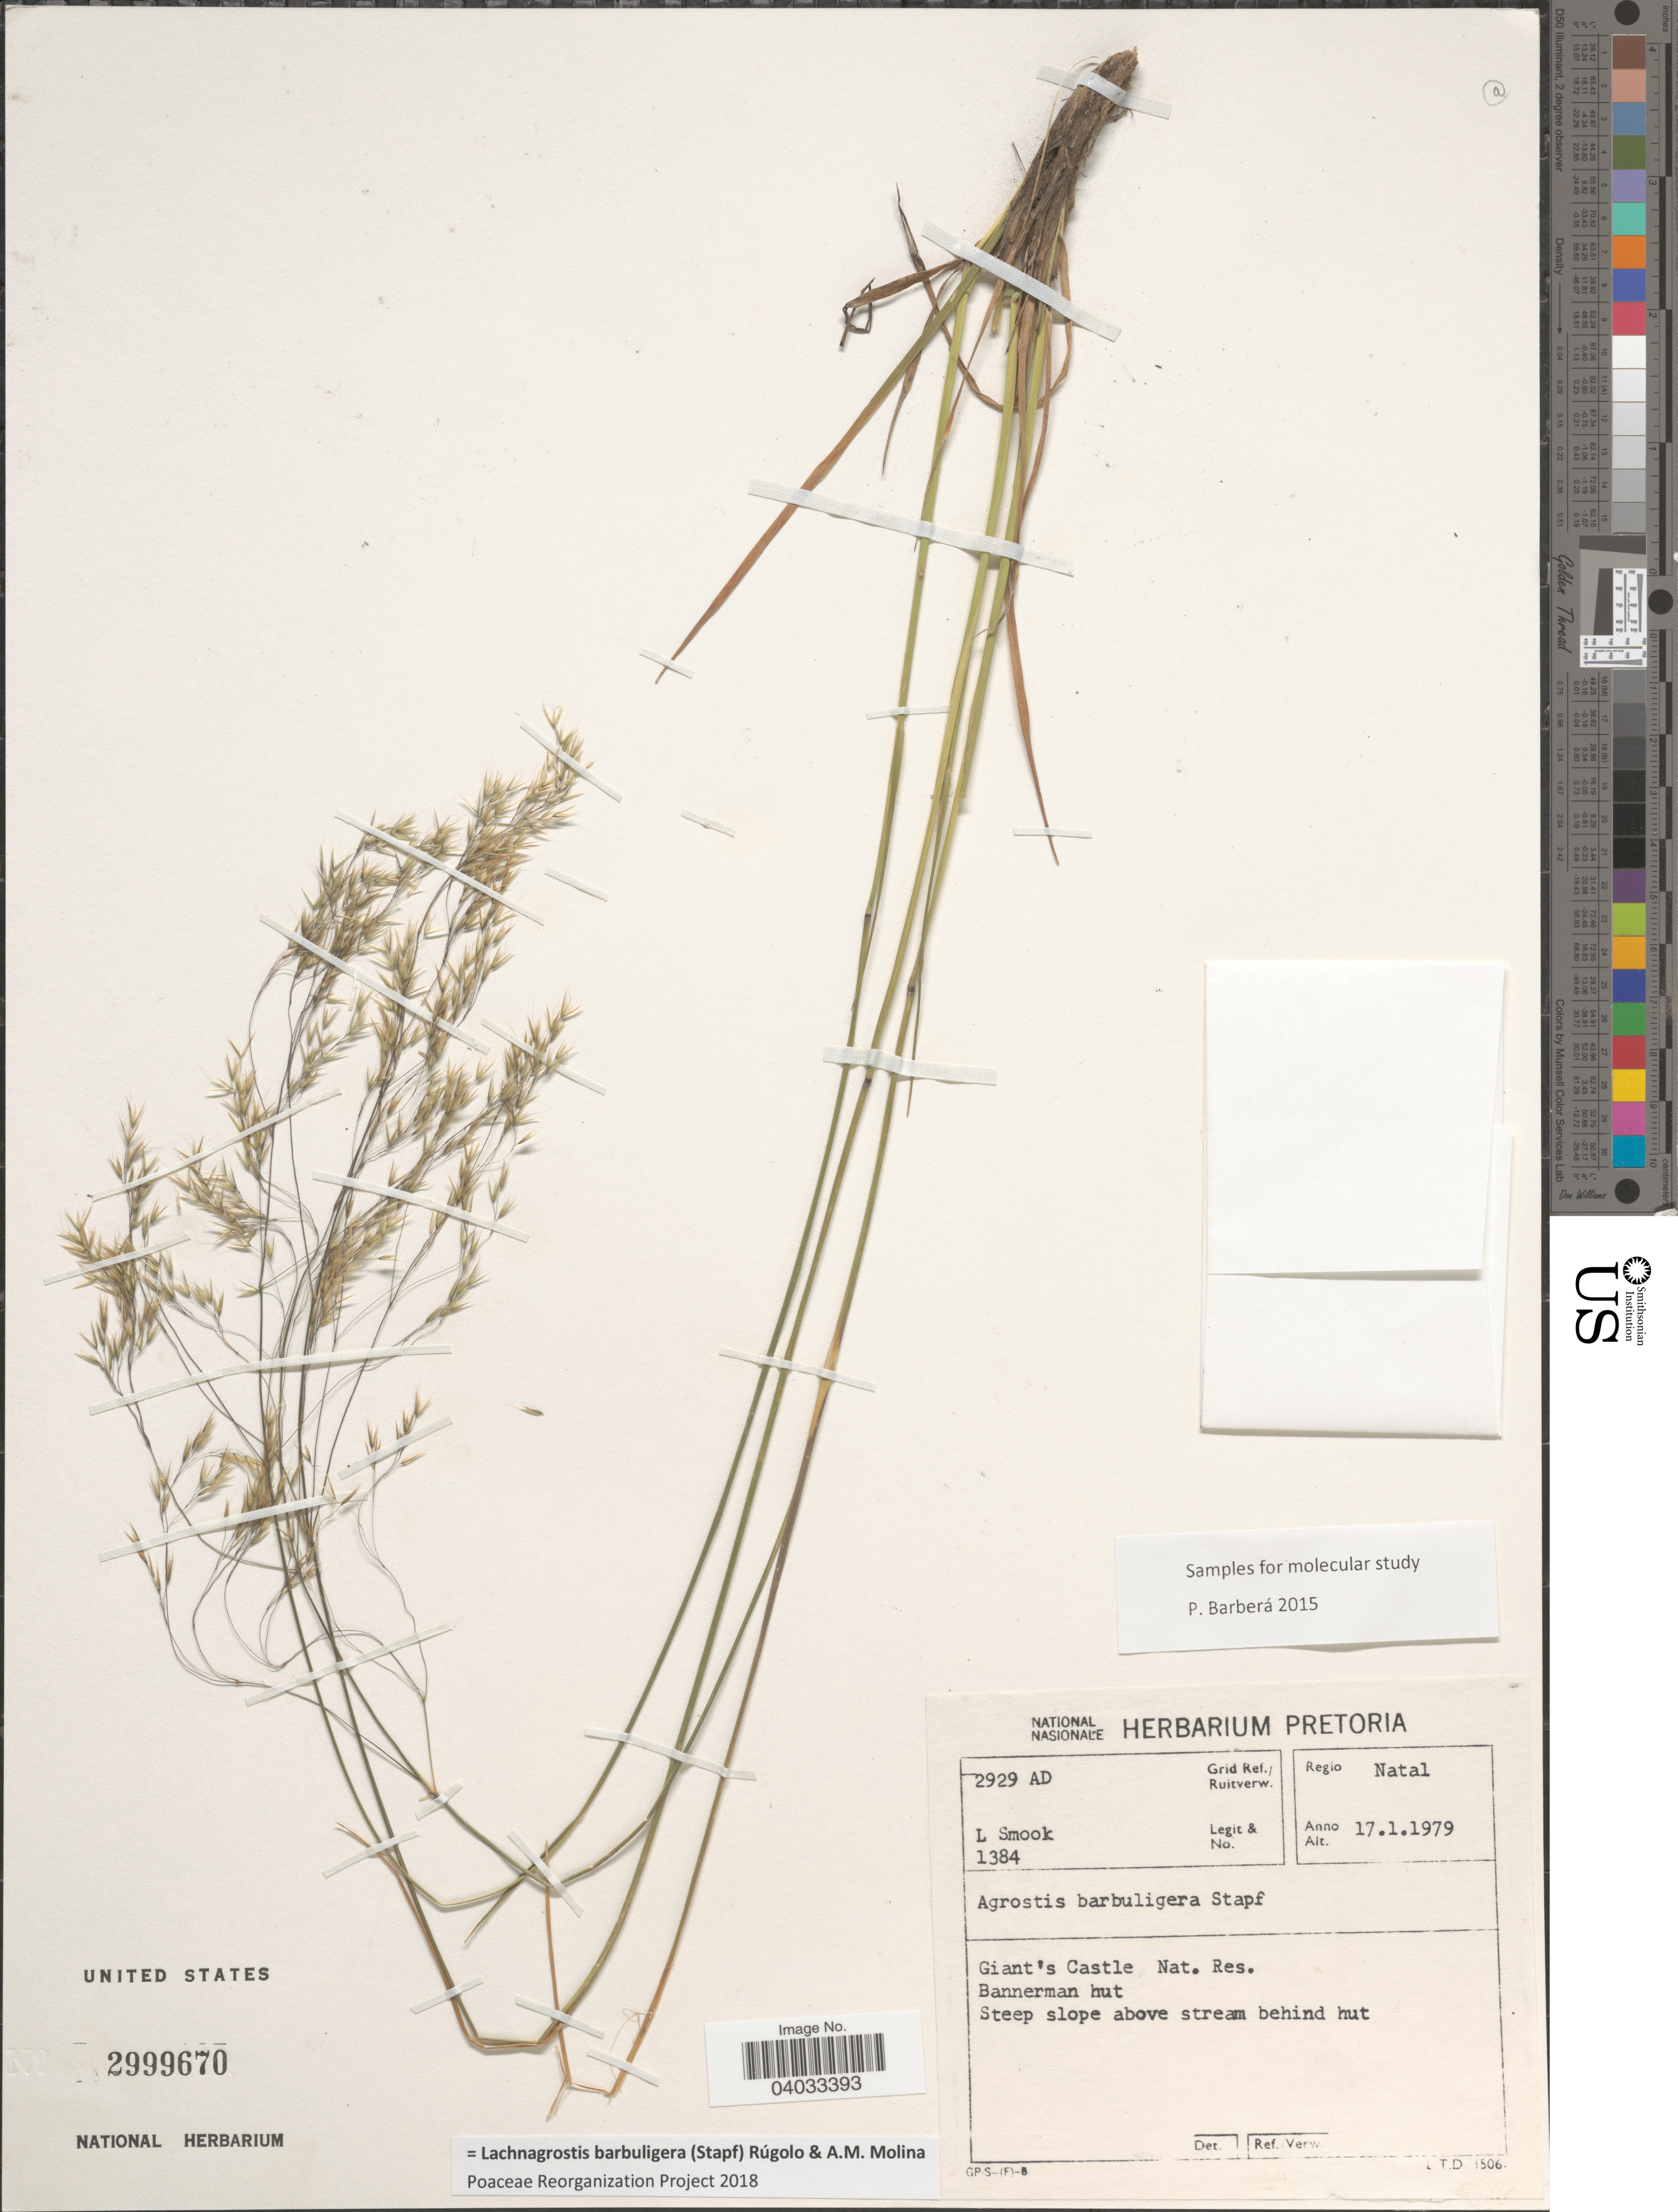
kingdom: Plantae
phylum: Tracheophyta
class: Liliopsida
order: Poales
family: Poaceae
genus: Lachnagrostis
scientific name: Lachnagrostis barbuligera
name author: (Stapf) Rúgolo & A.M. Molina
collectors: L. Smook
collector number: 1384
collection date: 1979-01-17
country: South Africa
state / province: KwaZulu-Natal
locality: Grid Ref./ Ruitverw. 2929 AD. Regio Natal. Giant's Castle Nat. Res. Bannerman hut.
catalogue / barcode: US 2999670